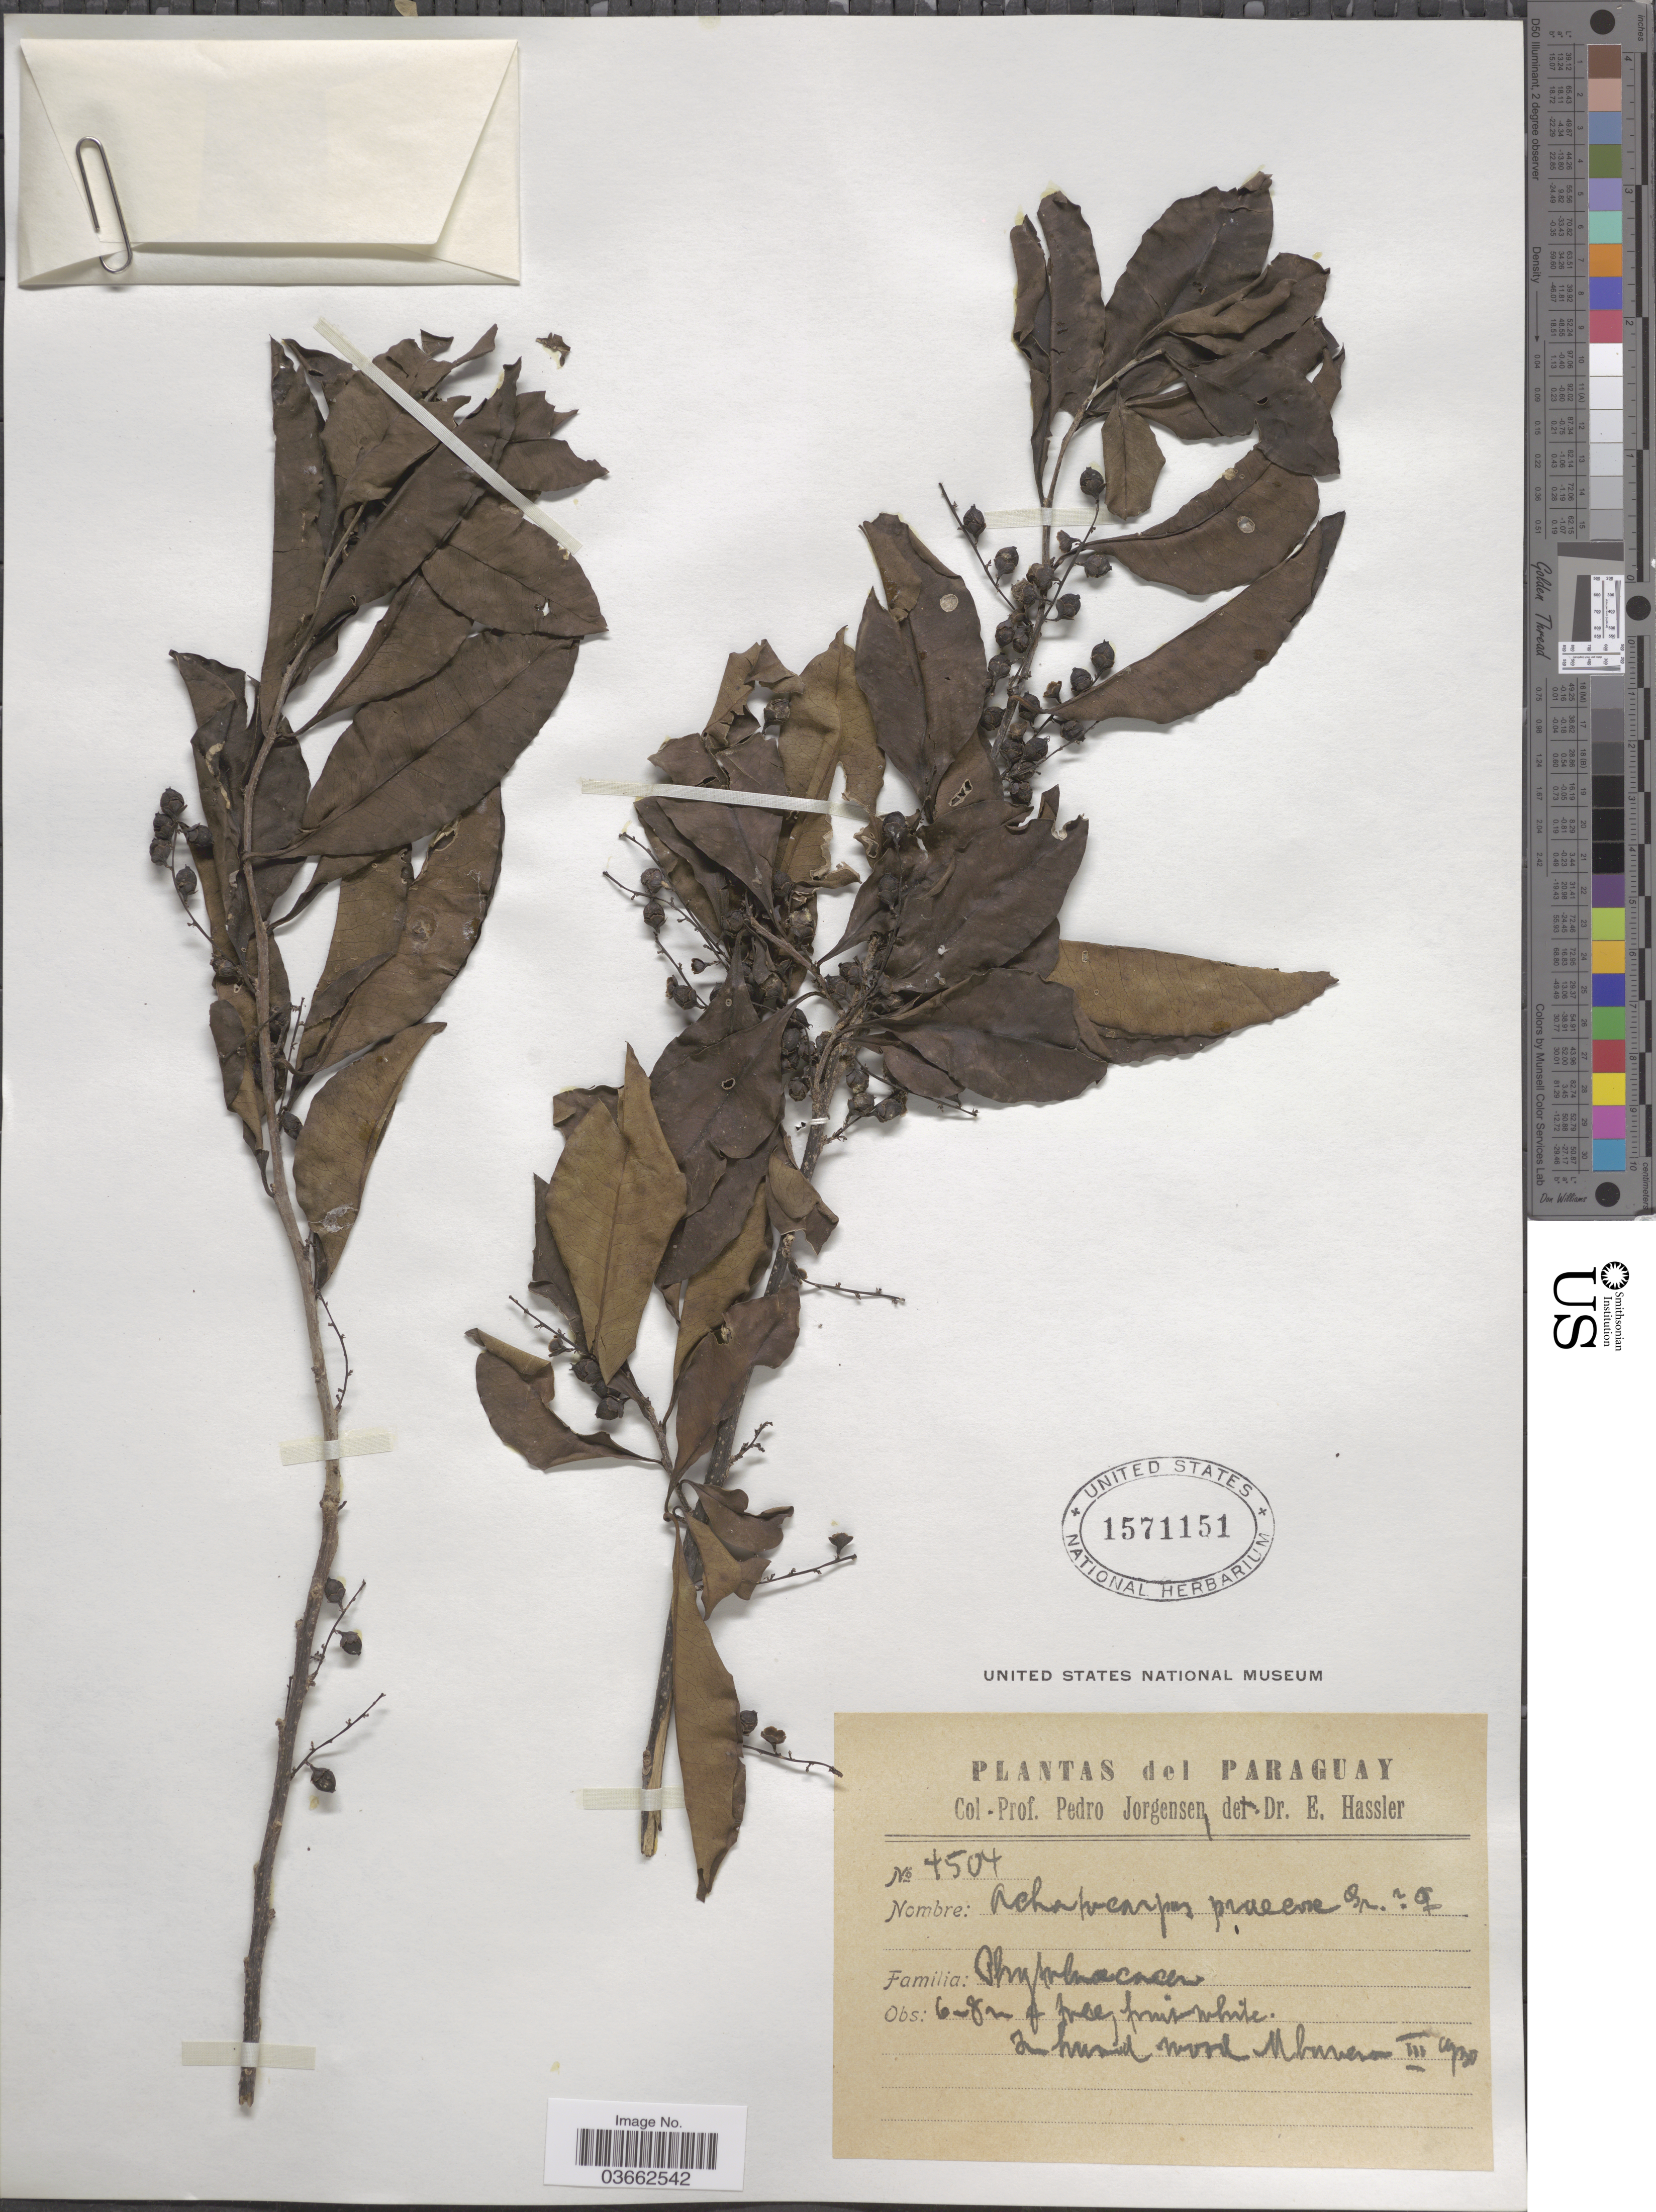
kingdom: Plantae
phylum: Tracheophyta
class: Magnoliopsida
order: Caryophyllales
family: Achatocarpaceae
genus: Achatocarpus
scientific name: Achatocarpus pubescens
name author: C.H. Wright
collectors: P. Jörgensen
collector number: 4504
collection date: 1930-03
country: Paraguay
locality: In humid wood Mbururam [interpreted].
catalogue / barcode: US 1571151